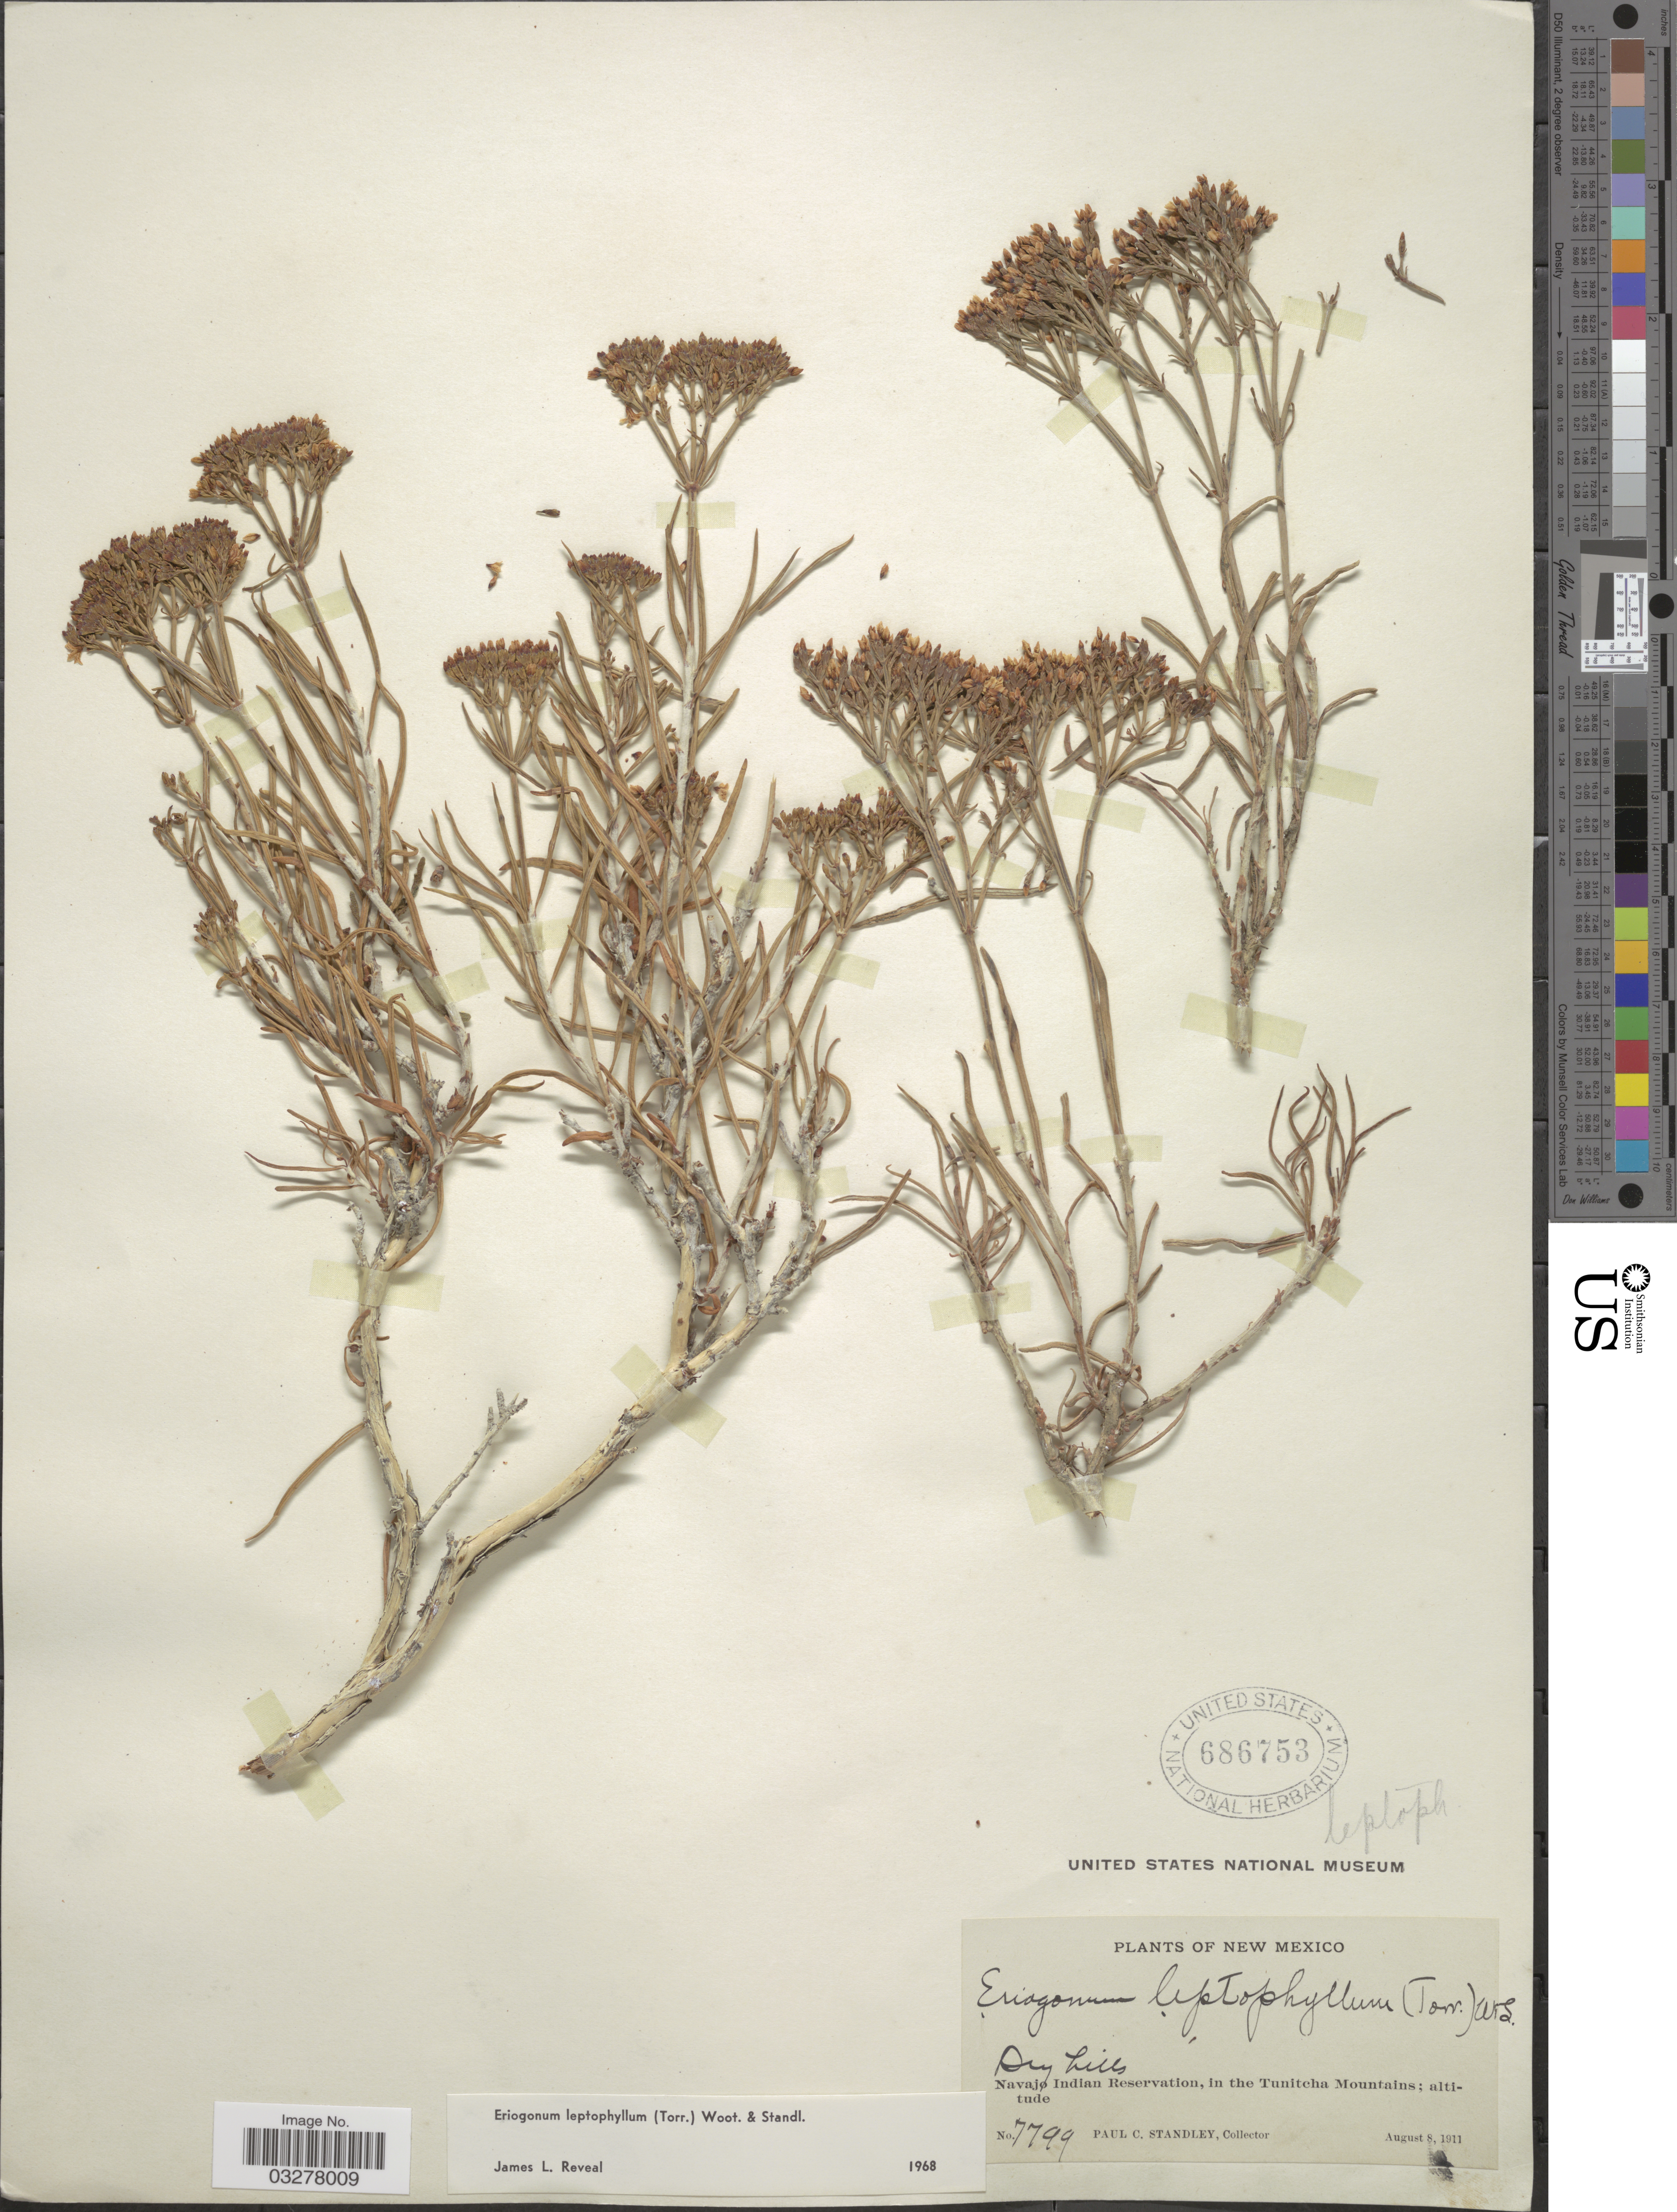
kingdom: Plantae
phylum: Tracheophyta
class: Magnoliopsida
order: Caryophyllales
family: Polygonaceae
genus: Eriogonum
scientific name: Eriogonum leptophyllum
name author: (Torr.) Wooton & Standl.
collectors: P. C. Standley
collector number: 7799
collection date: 1911-08-08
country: United States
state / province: New Mexico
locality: Navajo Indian Reservation, in the Tunitcha Mountains.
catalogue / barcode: US 686753